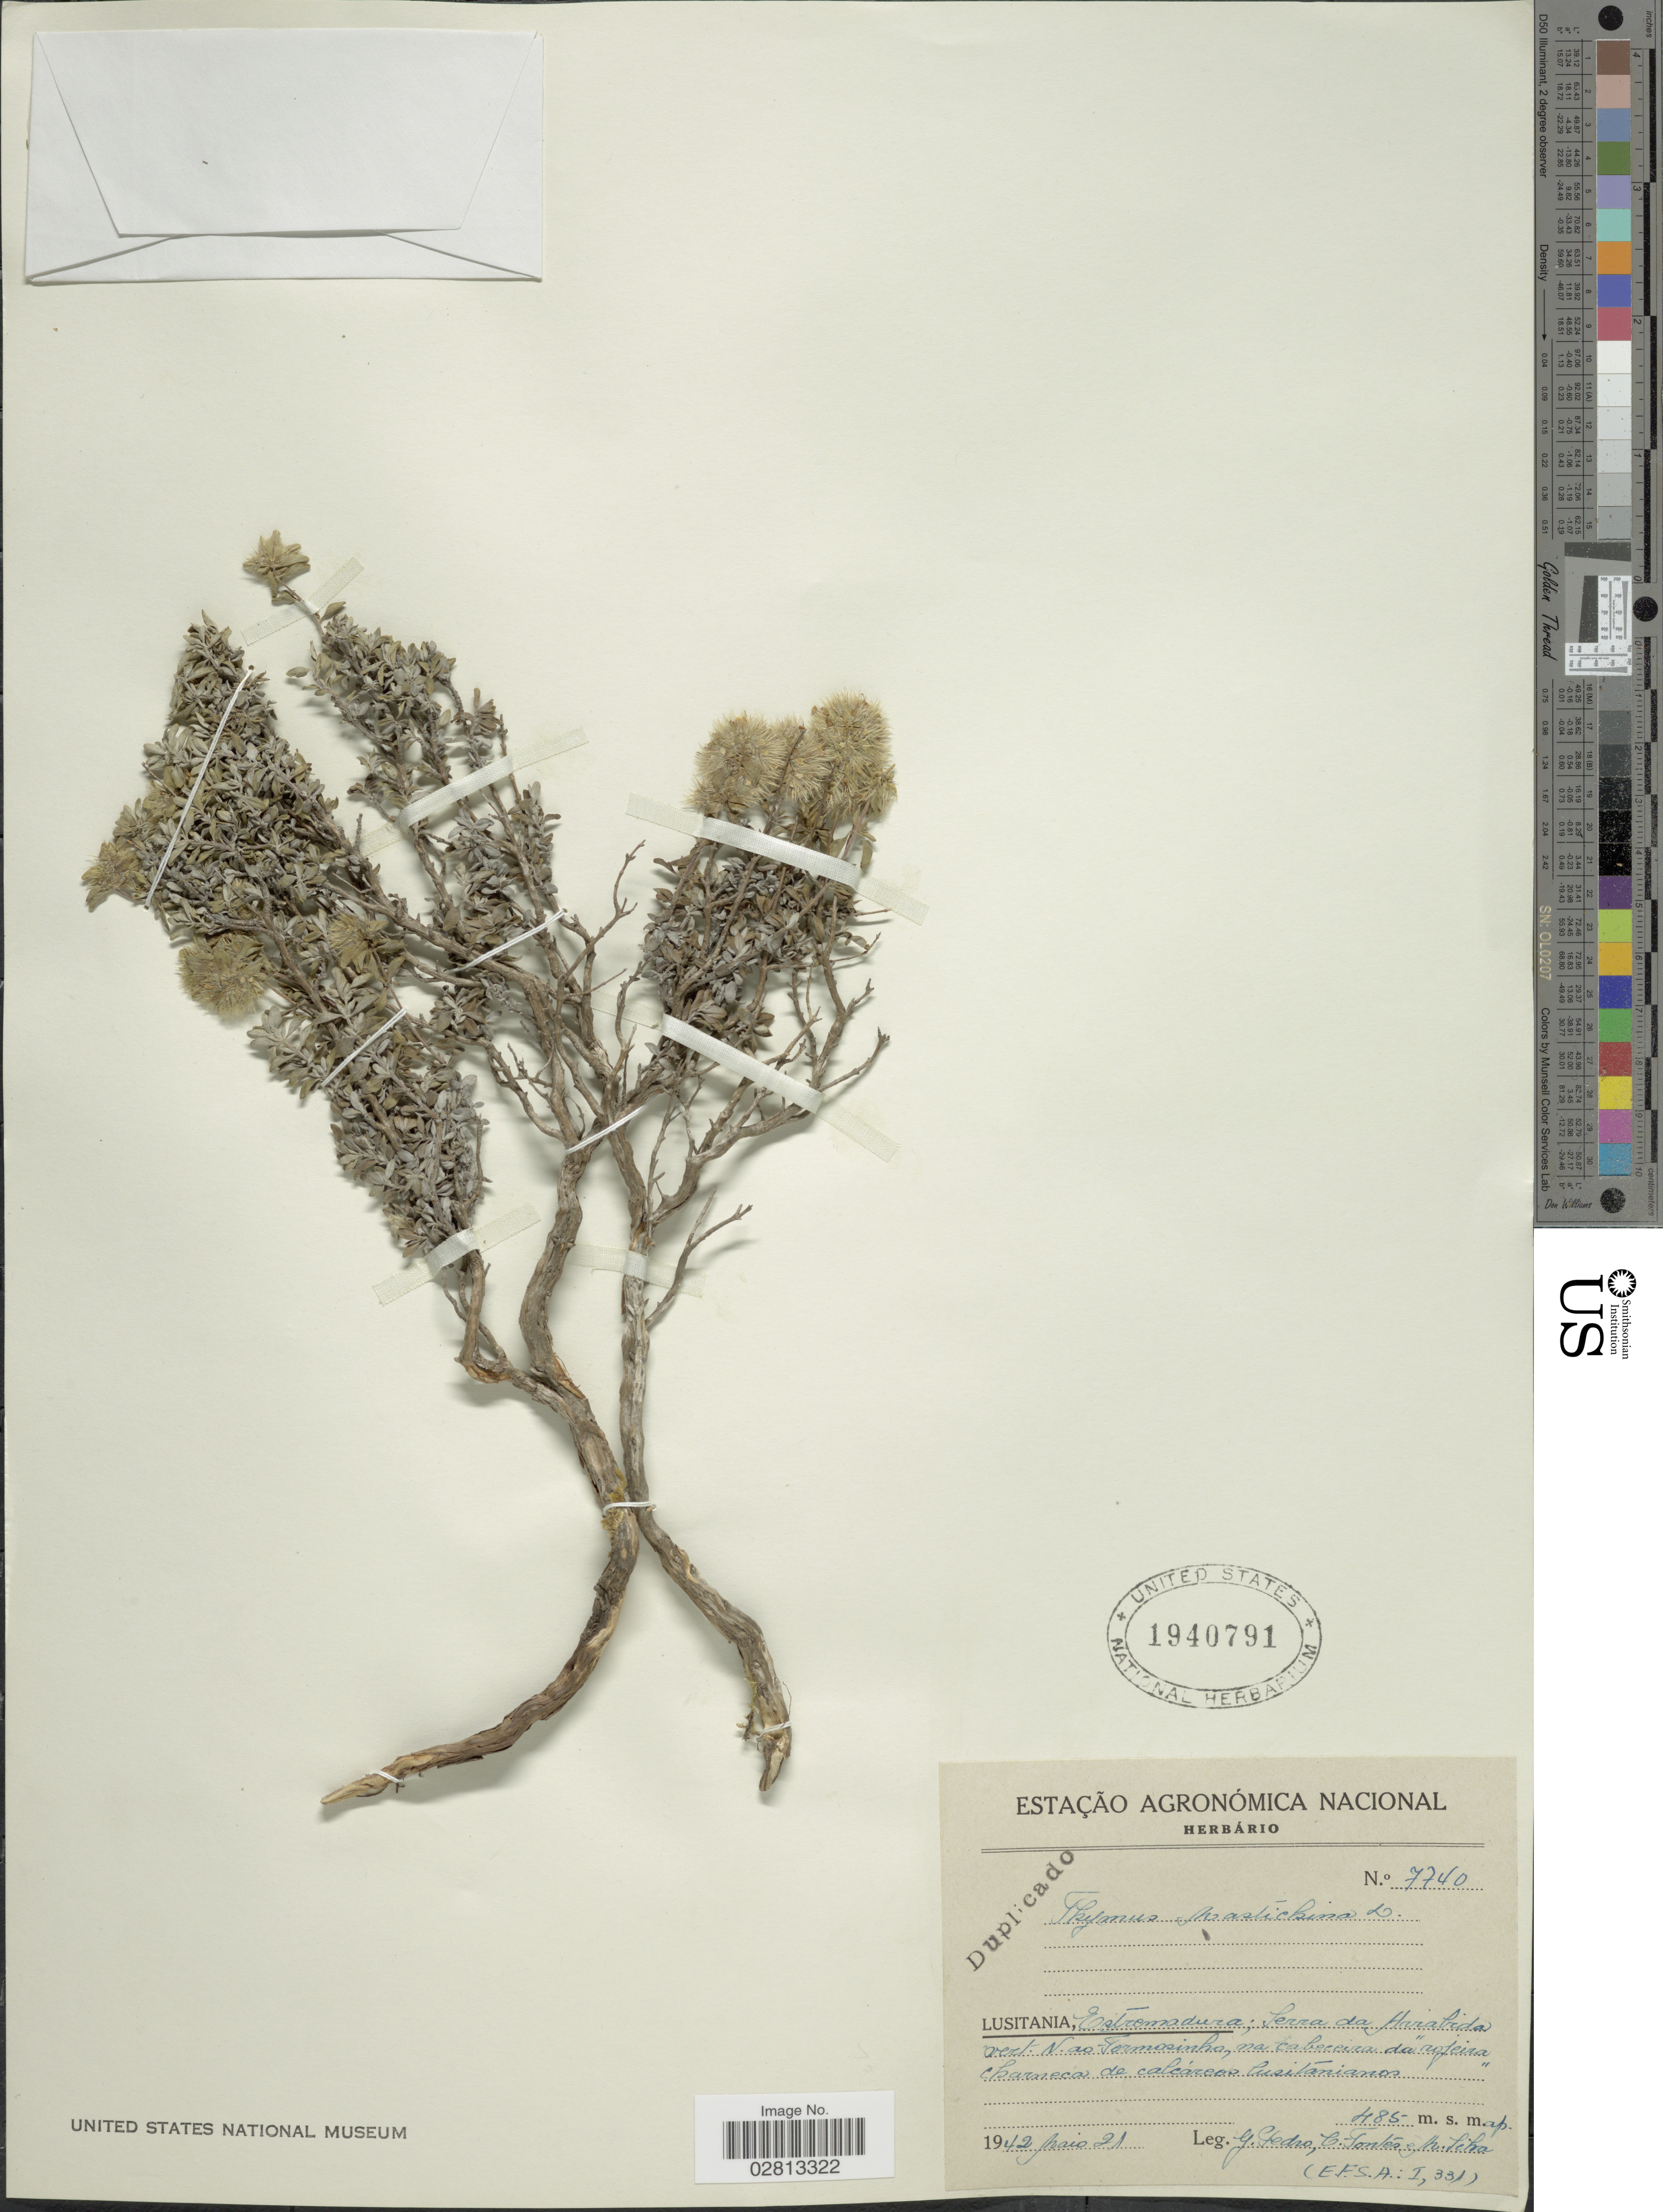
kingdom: Plantae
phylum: Tracheophyta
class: Magnoliopsida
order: Lamiales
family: Lamiaceae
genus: Thymus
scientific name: Thymus mastichina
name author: L.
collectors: G. Gedro, C. Fontes & M. Leha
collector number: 7740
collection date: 1942-05-21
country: Portugal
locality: Lusitania, Estromadura; Serra da Hirabida overt. N. ao Formosinha, na cabeceira da "rofeira" charmeca de calcareos lusitanianos [interpreted]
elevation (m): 485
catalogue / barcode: US 1940791